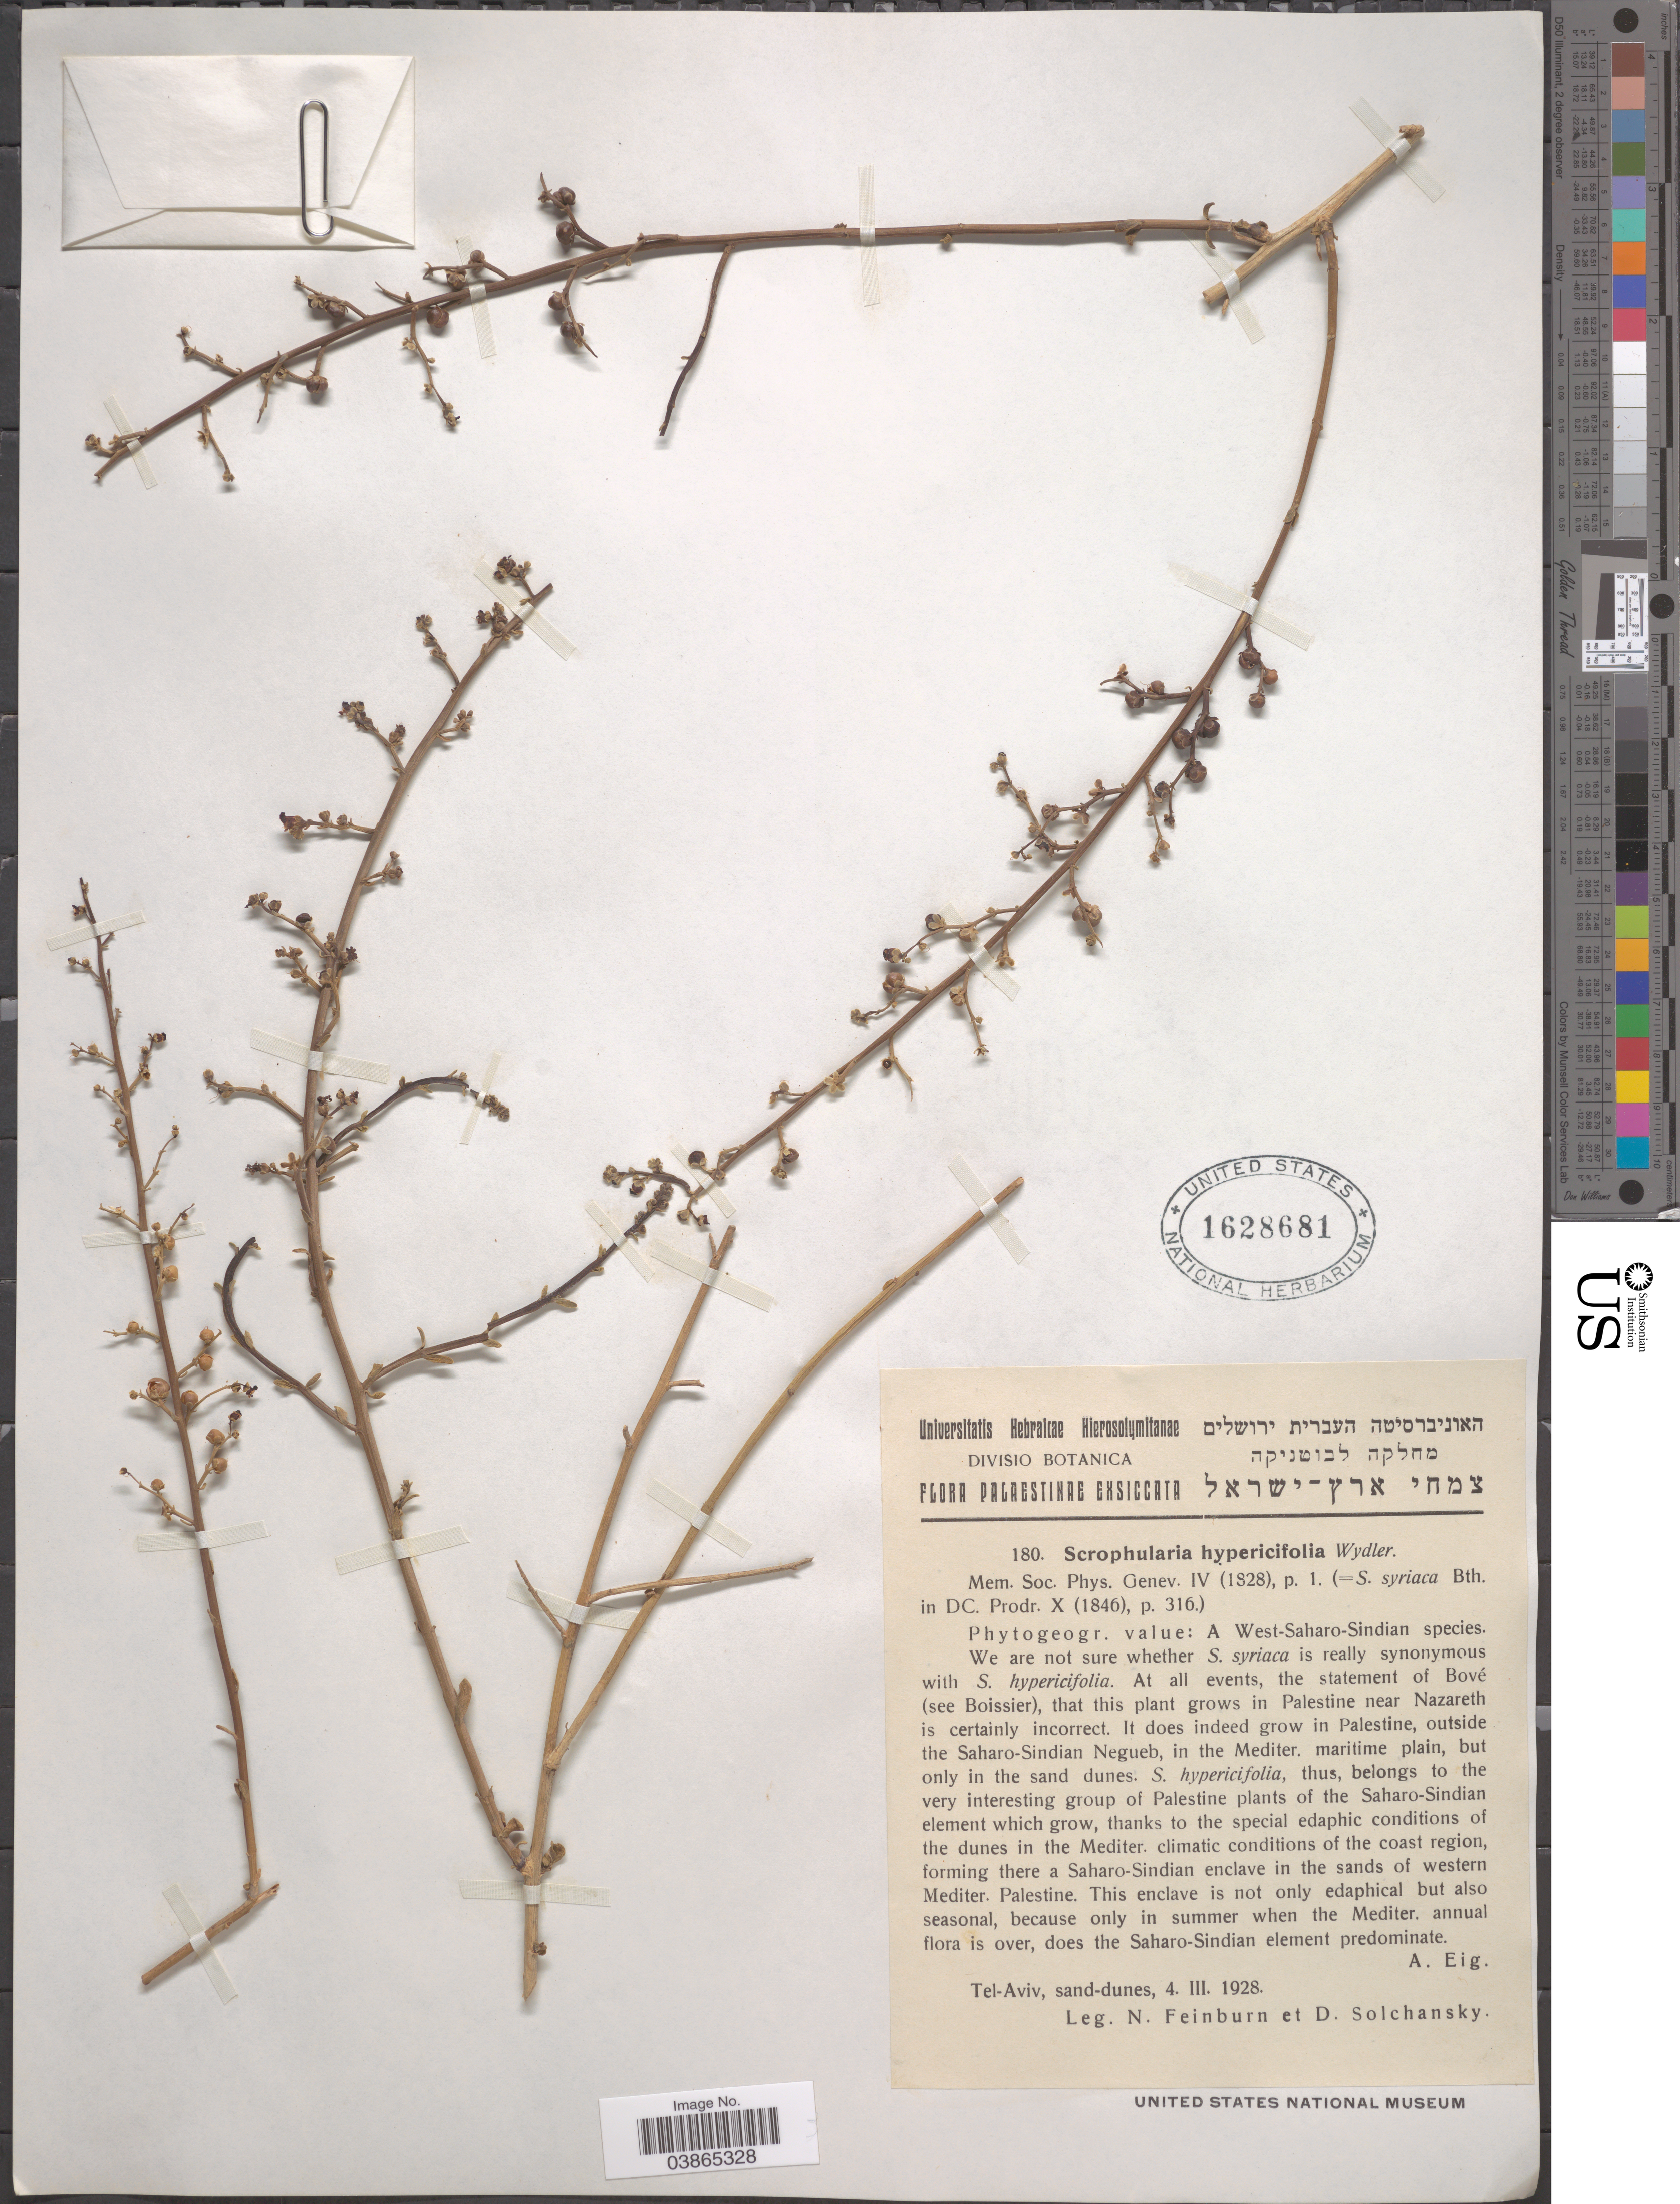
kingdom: Plantae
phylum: Tracheophyta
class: Magnoliopsida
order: Lamiales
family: Scrophulariaceae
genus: Scrophularia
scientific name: Scrophularia hypericifolia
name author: Wydler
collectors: N. Feinbrun & D. Solchansky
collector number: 180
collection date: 1928-03-04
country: Israel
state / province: Tel Aviv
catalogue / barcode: US 1628681